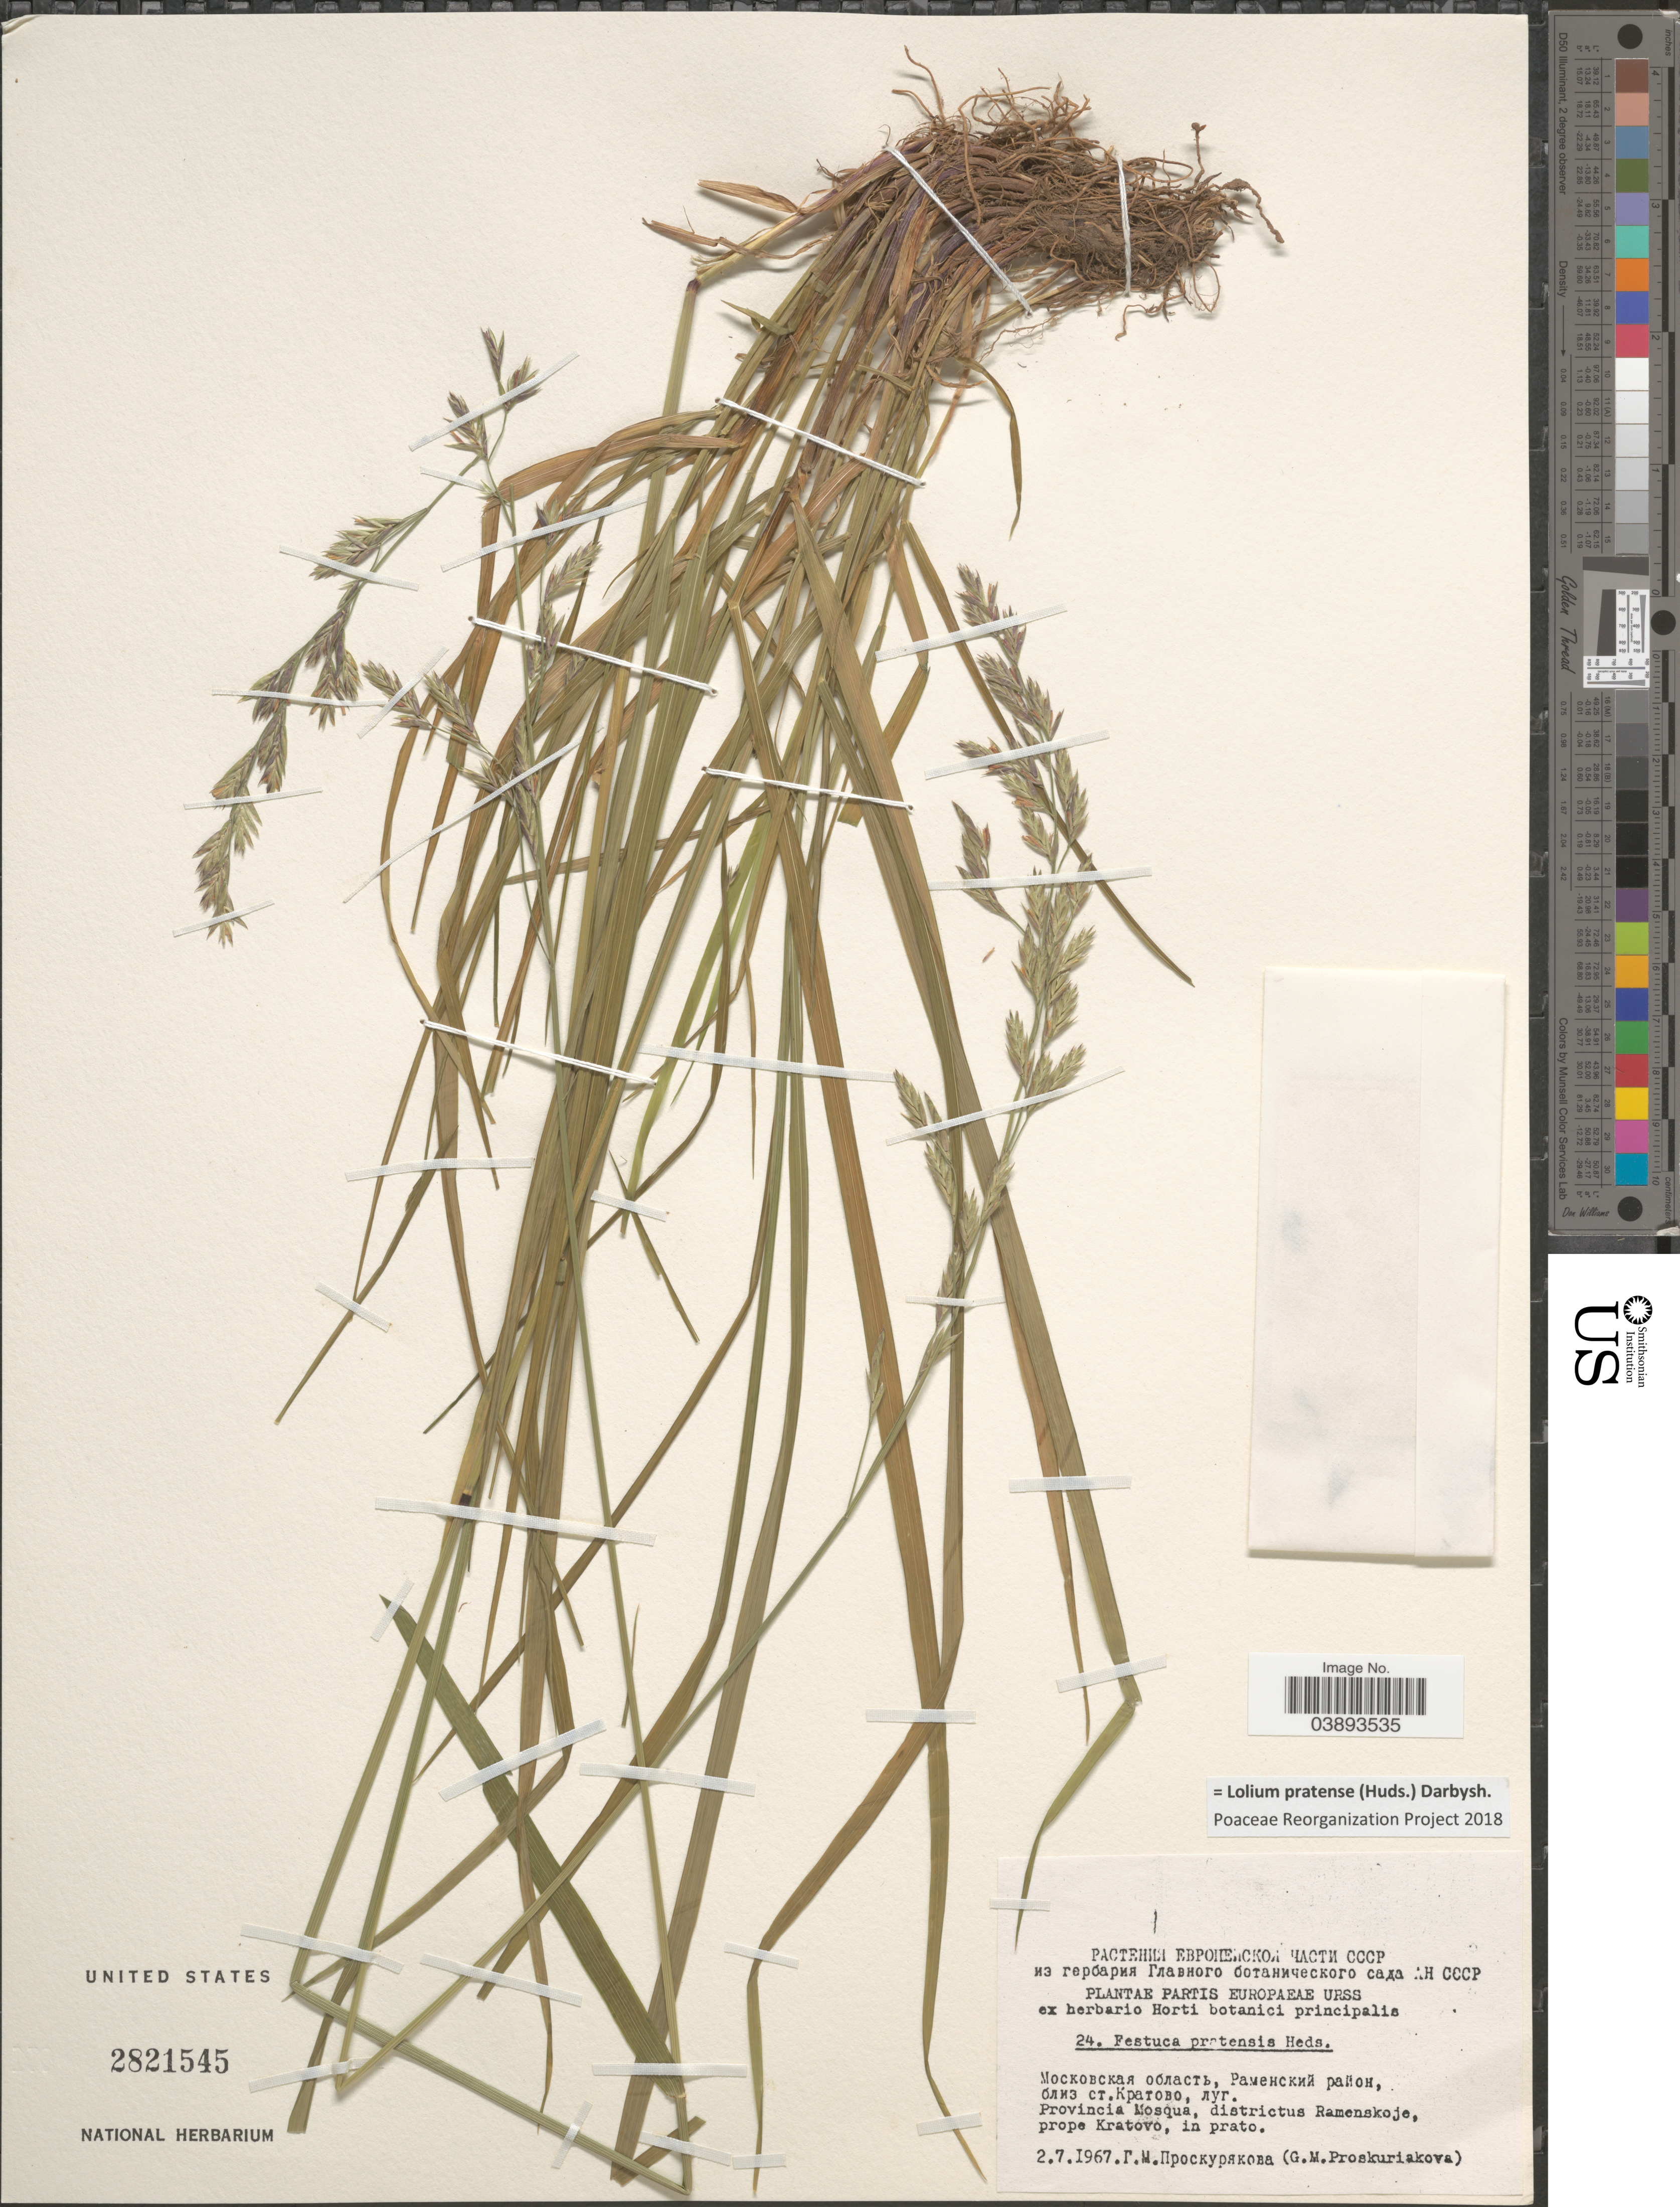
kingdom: Plantae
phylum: Tracheophyta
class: Liliopsida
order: Poales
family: Poaceae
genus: Lolium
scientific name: Lolium pratense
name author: (Huds.) Darbysh.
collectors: G. Proskuriakova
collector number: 24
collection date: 1967-07-02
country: Russian Federation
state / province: Moscow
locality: Partis Europaeae URSS. Provincia Mosqua, districtus Ramenskoje, prope Kratovo, in prato.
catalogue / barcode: US 2821545